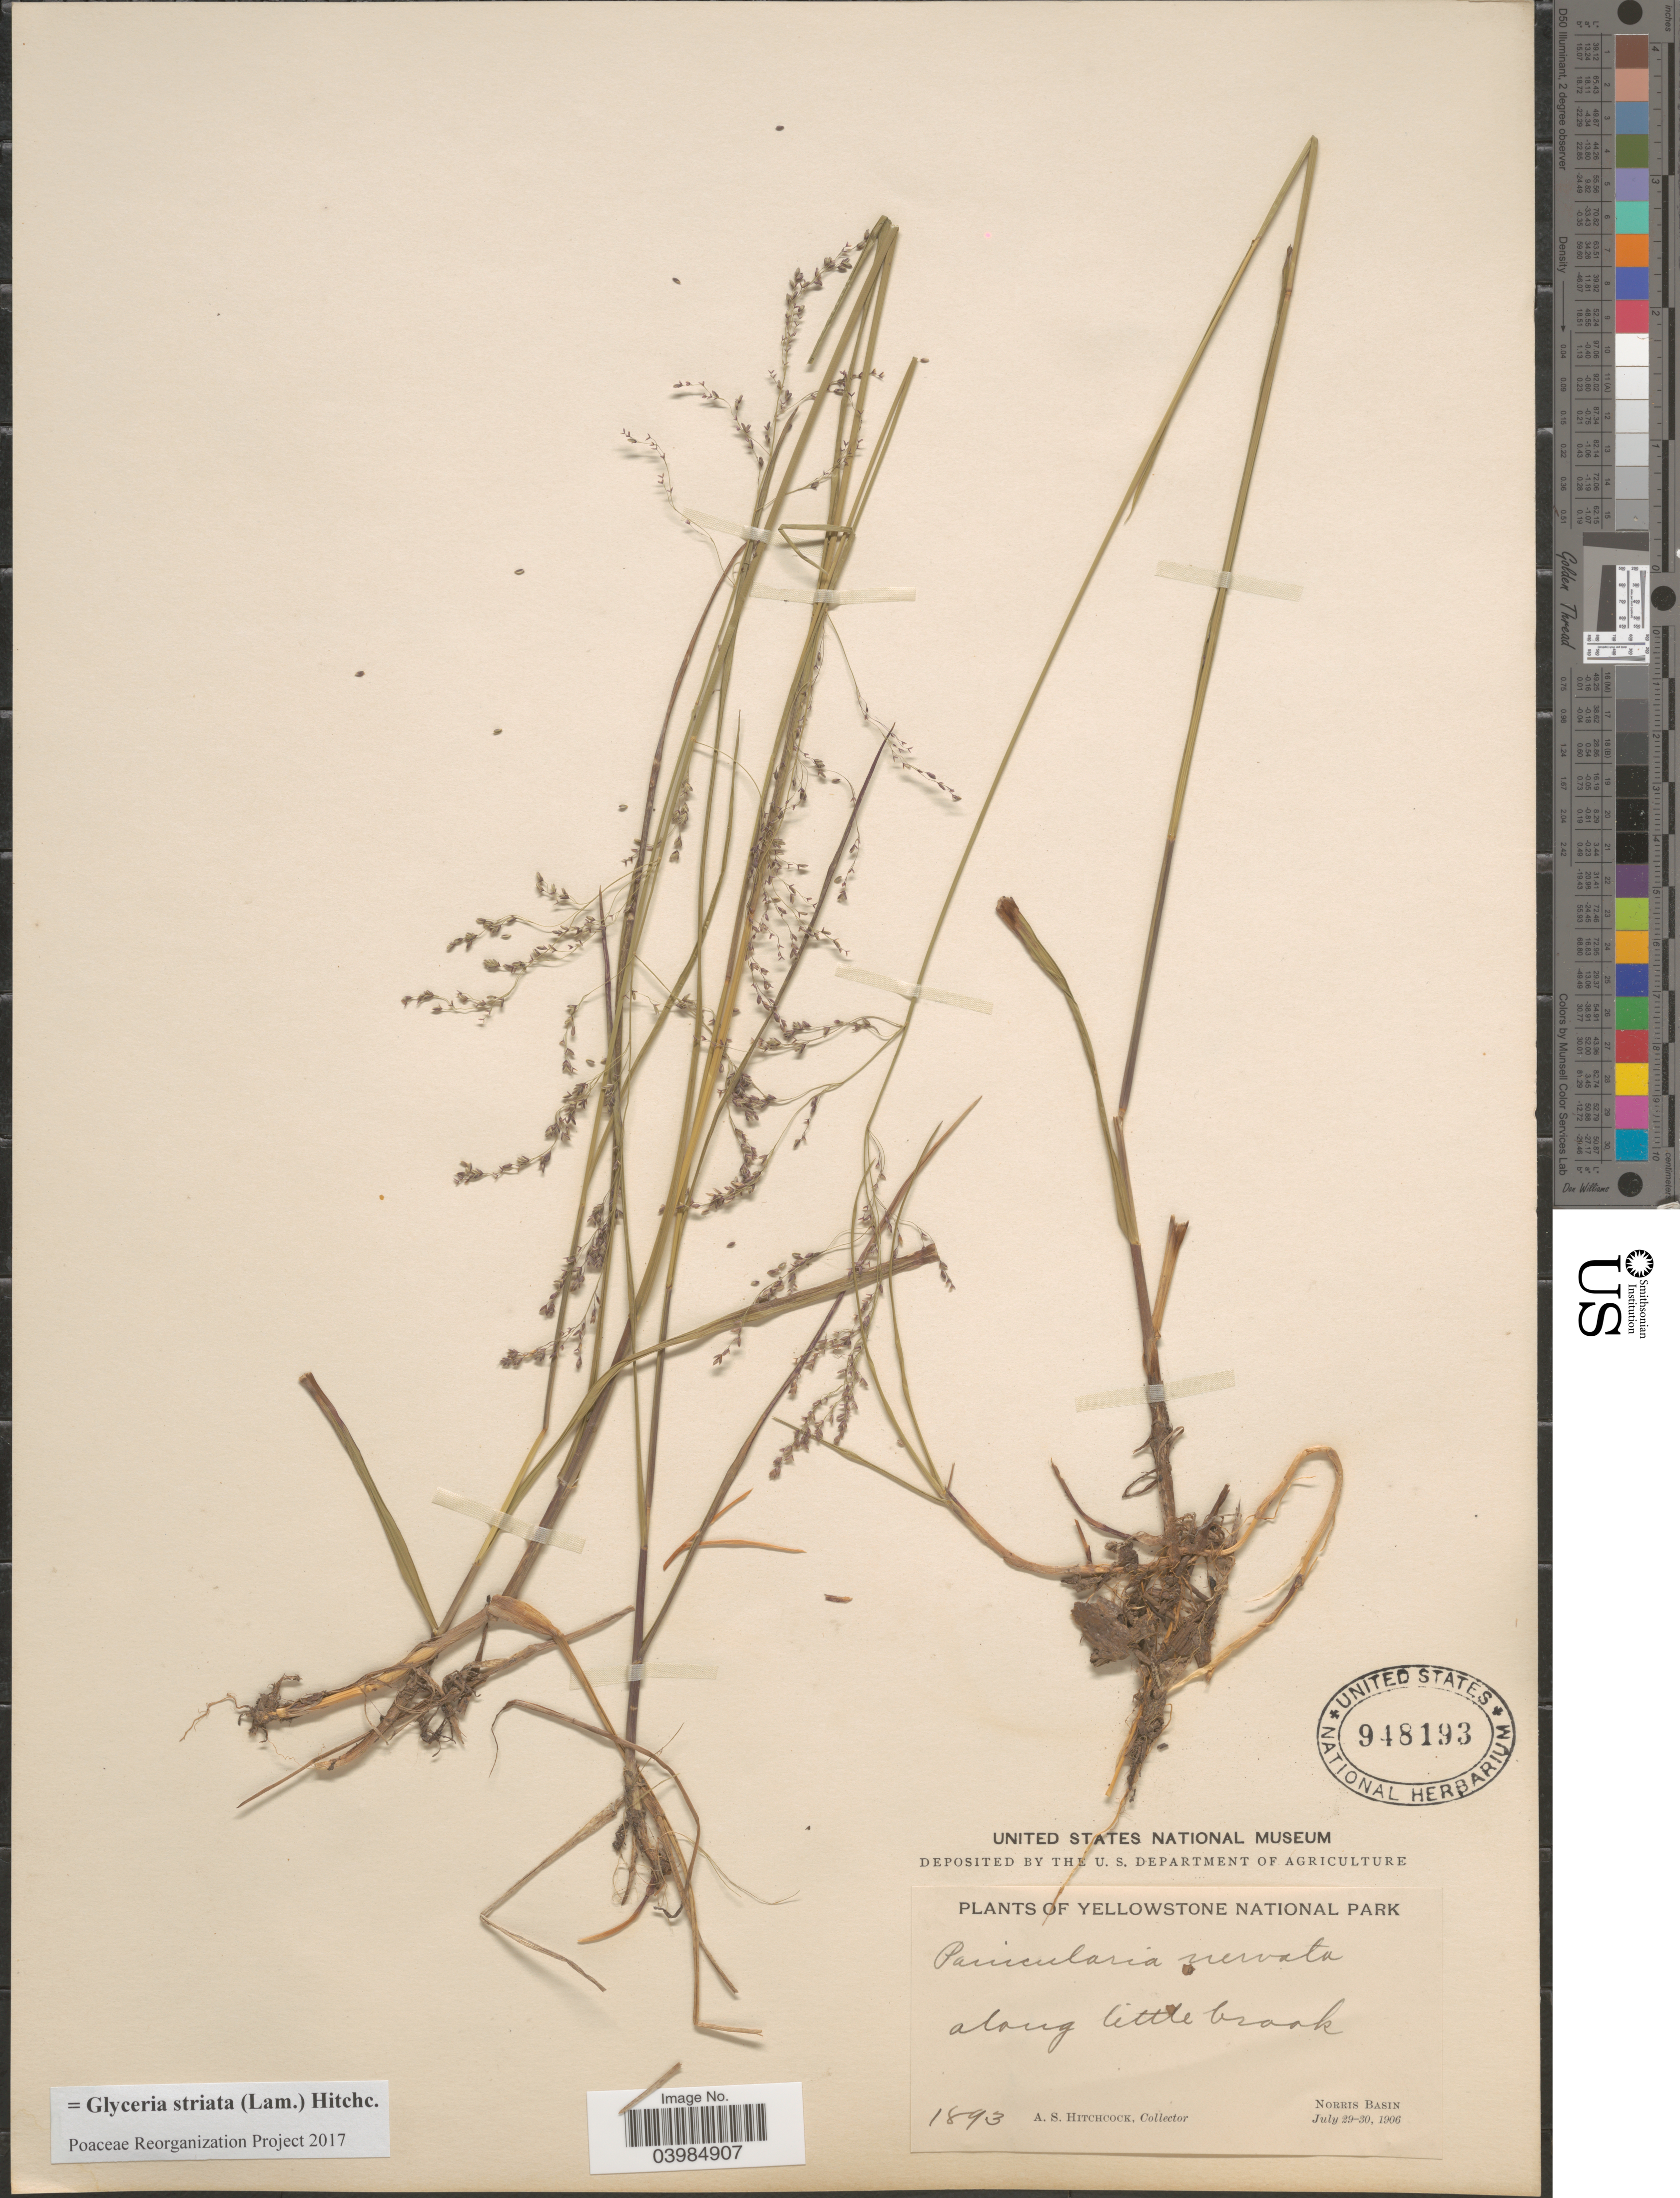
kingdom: Plantae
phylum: Tracheophyta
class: Liliopsida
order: Poales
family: Poaceae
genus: Glyceria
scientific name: Glyceria striata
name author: (Lam.) Hitchc.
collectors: A. S. Hitchcock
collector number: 1893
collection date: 1906-07-29/1906-07-30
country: United States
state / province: Wyoming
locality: Yellowstone National Park. Along Little Brook. Norris Basin.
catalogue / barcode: US 948193